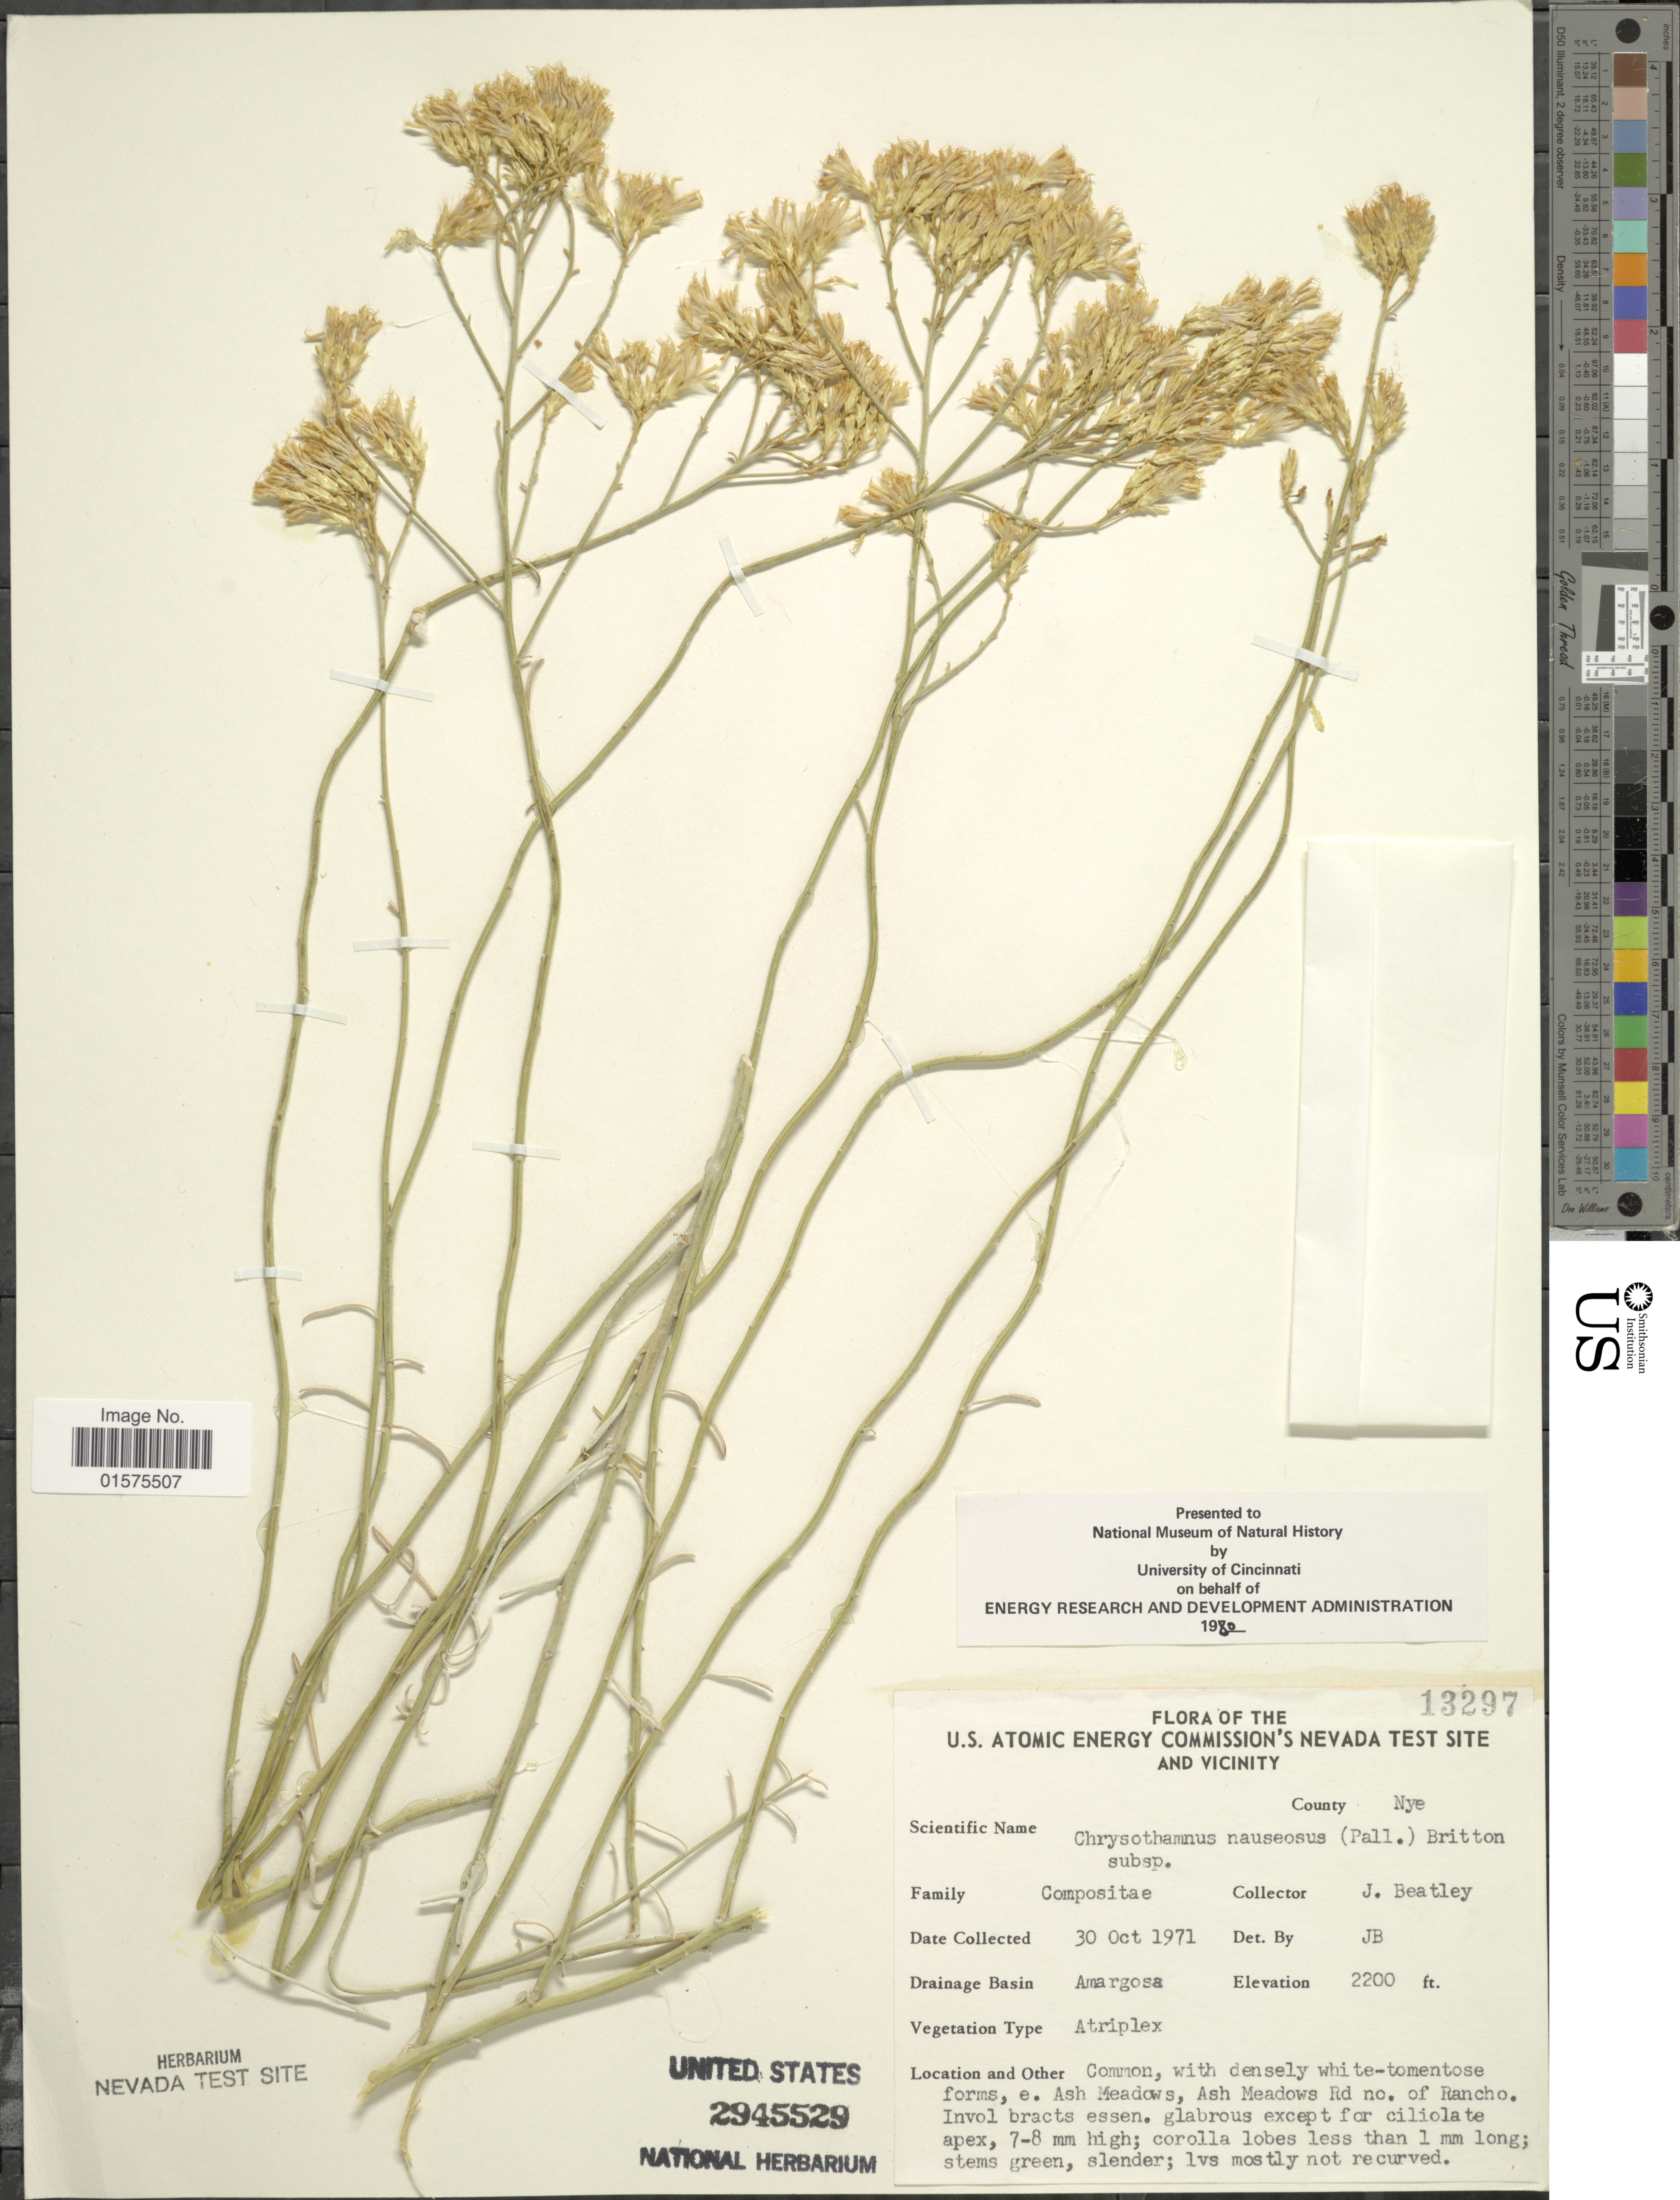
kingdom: Plantae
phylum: Tracheophyta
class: Magnoliopsida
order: Asterales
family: Asteraceae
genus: Ericameria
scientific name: Ericameria nauseosa var. hololeuca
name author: (A. Gray) G.L. Nesom & G.I. Baird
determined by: Urbatsch, Lowell E., Curator (LSU), Louisiana State University (UNITED STATES)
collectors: J. C. Beatley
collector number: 13297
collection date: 1971-10-30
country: United States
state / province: Nevada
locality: U.S. Commission's Nevada Test Site and vicinity. County Nye. Drainage Basin Amargosa. e. Ash Meadows, Ash Meadows Rd no. of Rancho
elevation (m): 671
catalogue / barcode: US 2945529